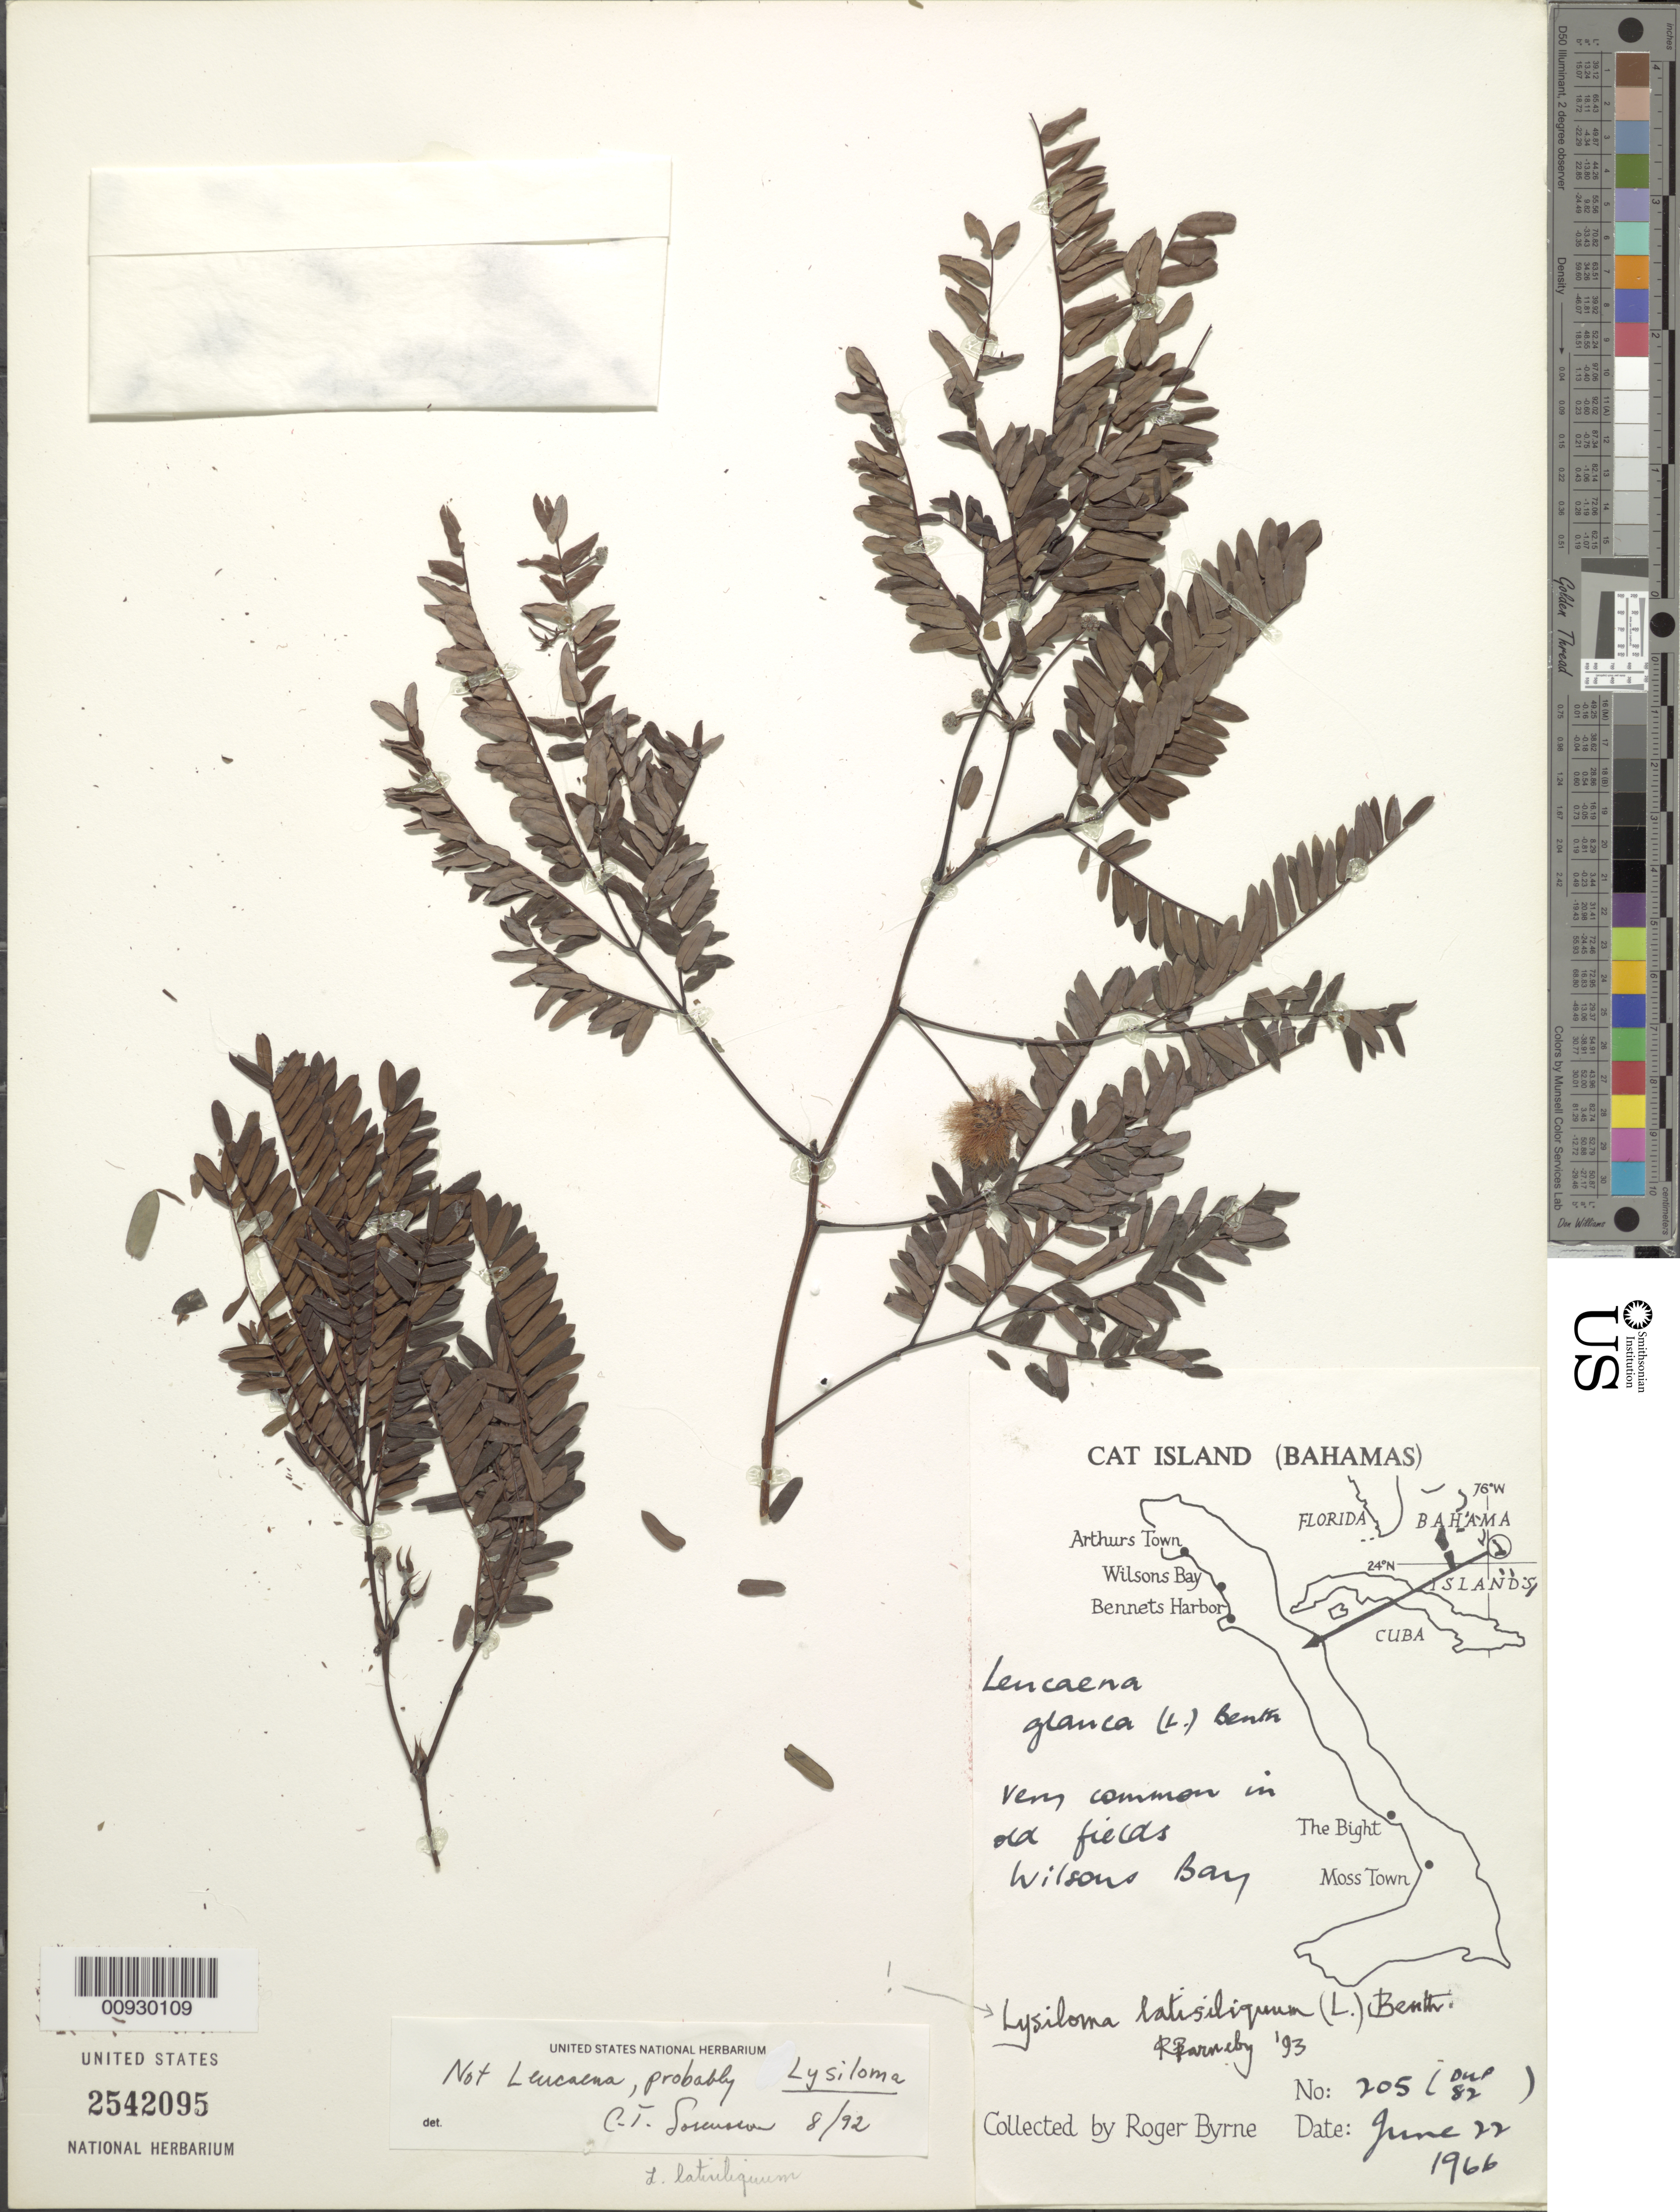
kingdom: Plantae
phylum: Tracheophyta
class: Magnoliopsida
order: Fabales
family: Fabaceae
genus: Lysiloma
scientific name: Lysiloma latisiliquum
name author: (L.) Benth.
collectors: R. Byrne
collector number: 205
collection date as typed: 22 Jun 1966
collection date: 1966-06-22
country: Bahamas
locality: Wilsons Bay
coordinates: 0 N, 0 E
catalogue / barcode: US 2542095